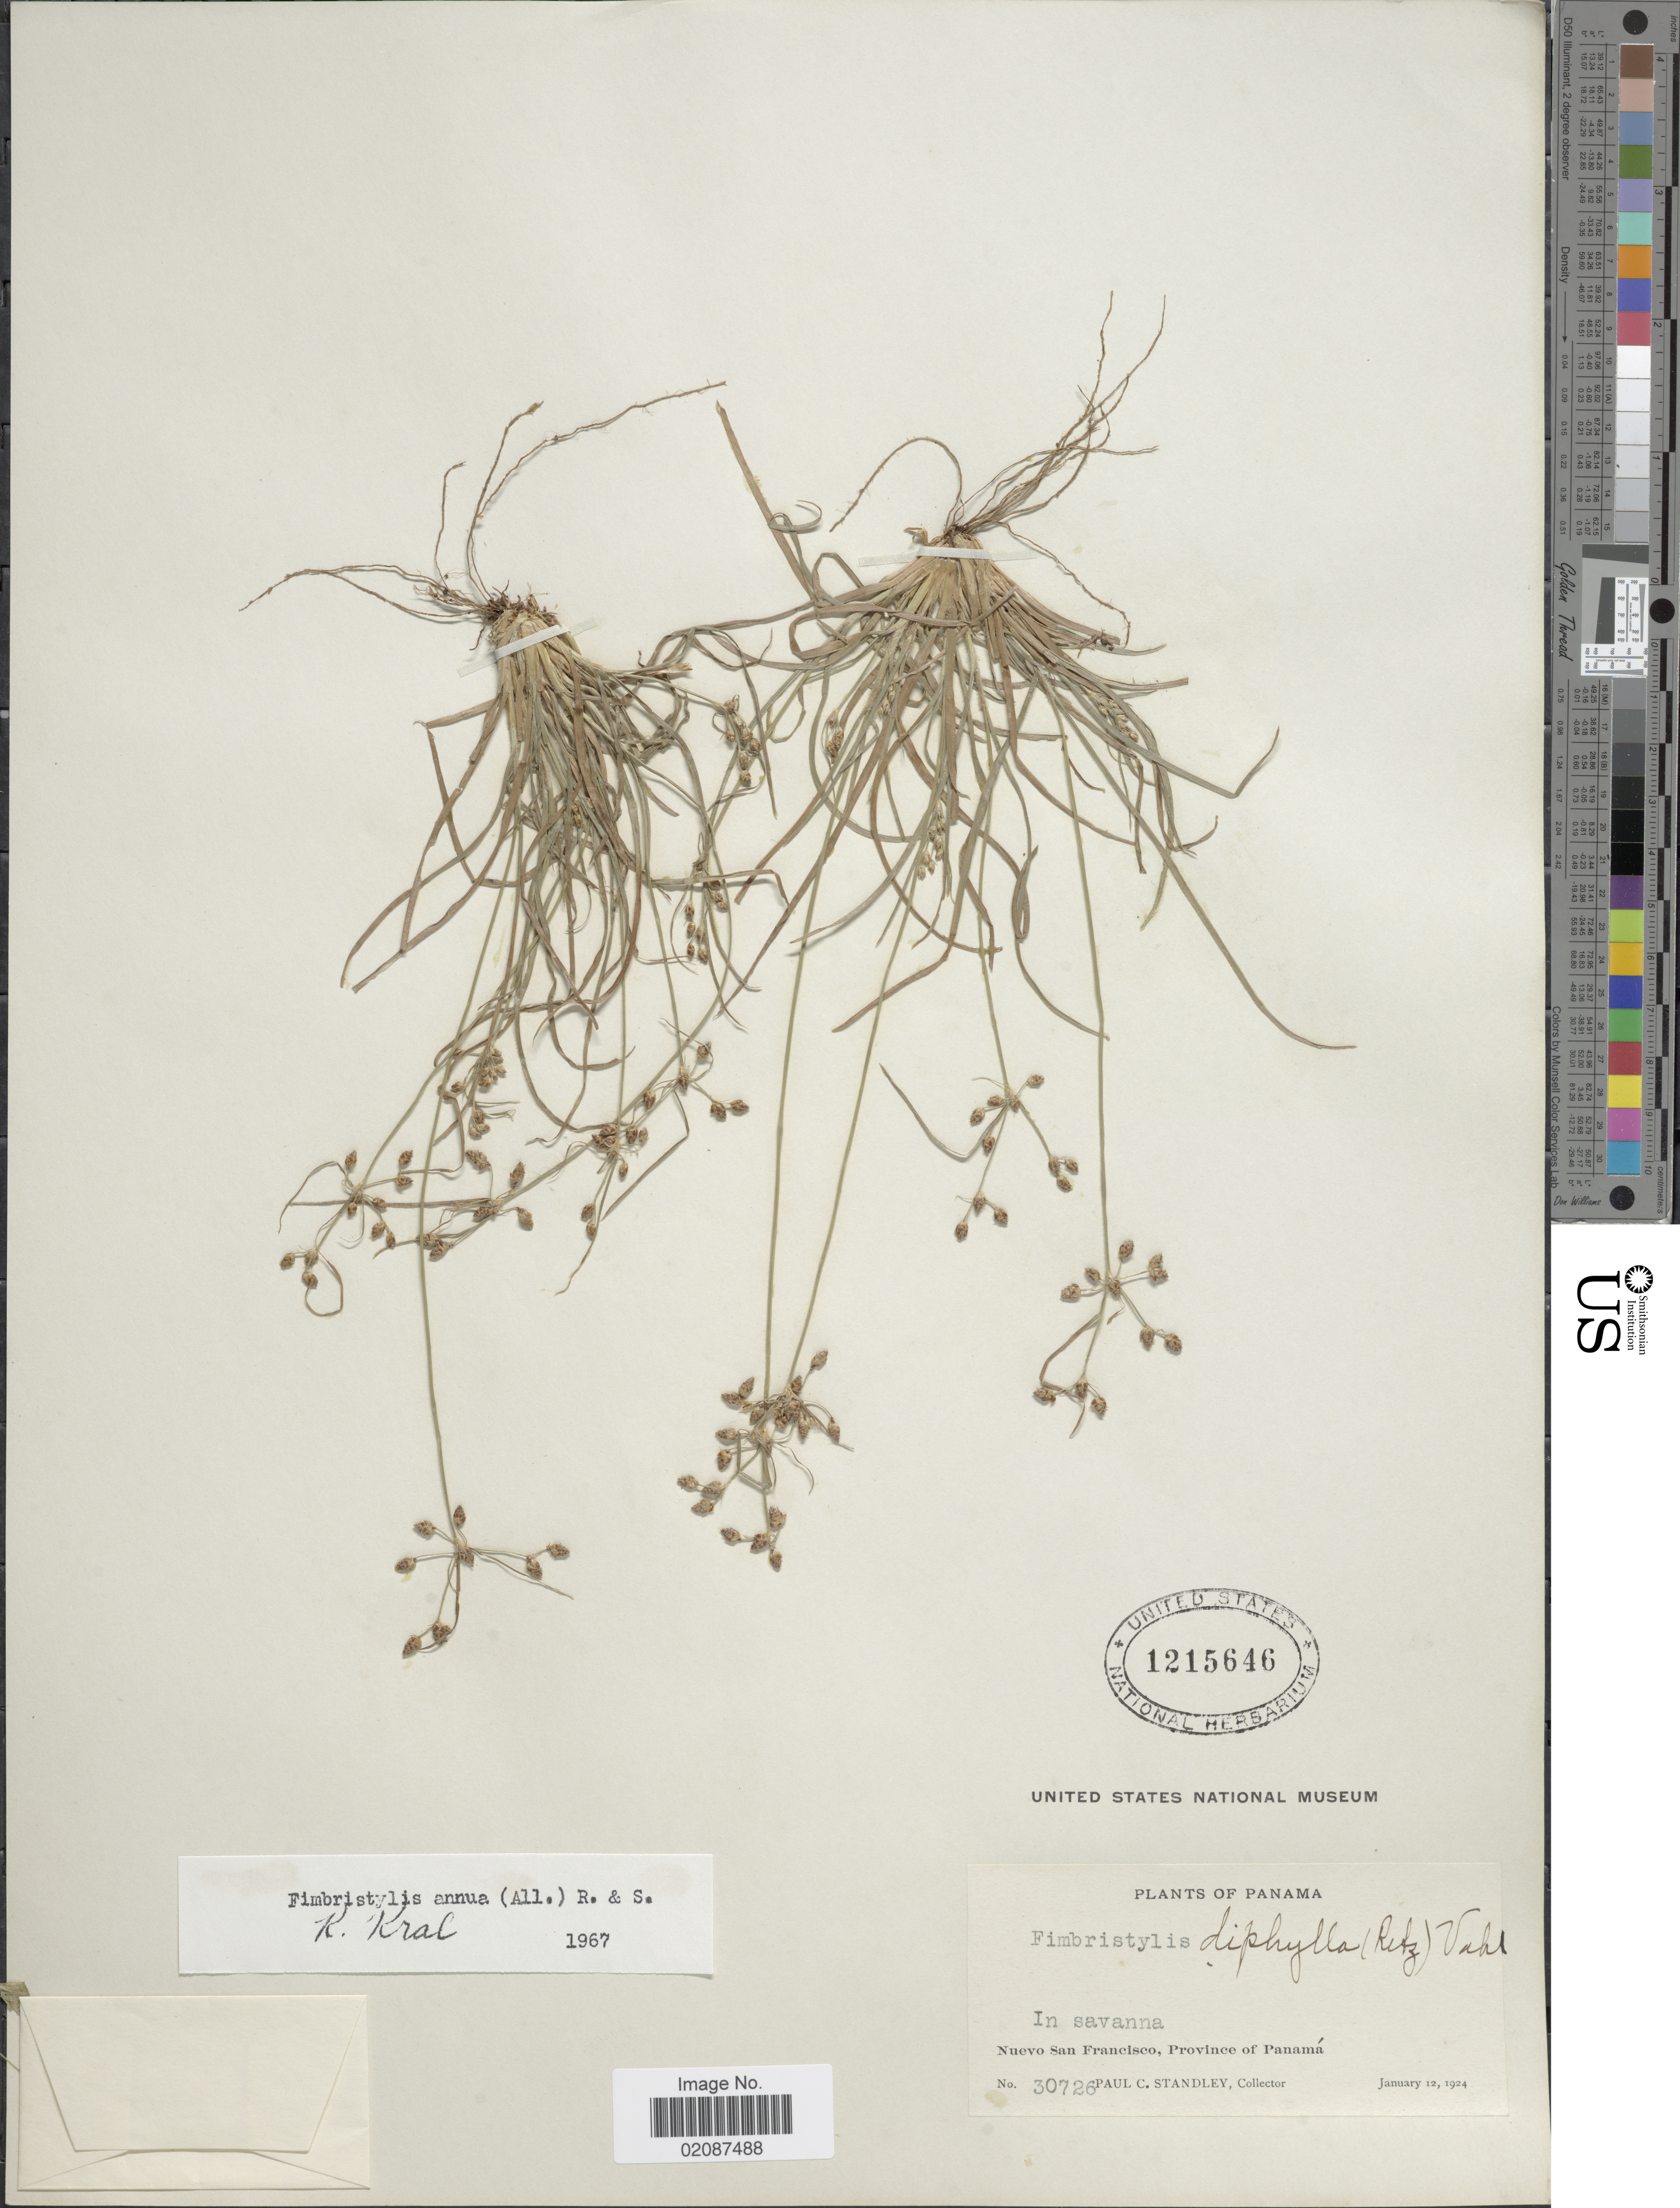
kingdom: Plantae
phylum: Tracheophyta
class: Liliopsida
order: Poales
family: Cyperaceae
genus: Fimbristylis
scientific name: Fimbristylis annua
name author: (All.) Roem. & Schult.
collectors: P. C. Standley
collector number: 30726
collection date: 1924-01-12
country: Panama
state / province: Panamá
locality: Nuevo San Francisco, Provincia of Panama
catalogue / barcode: US 1215646